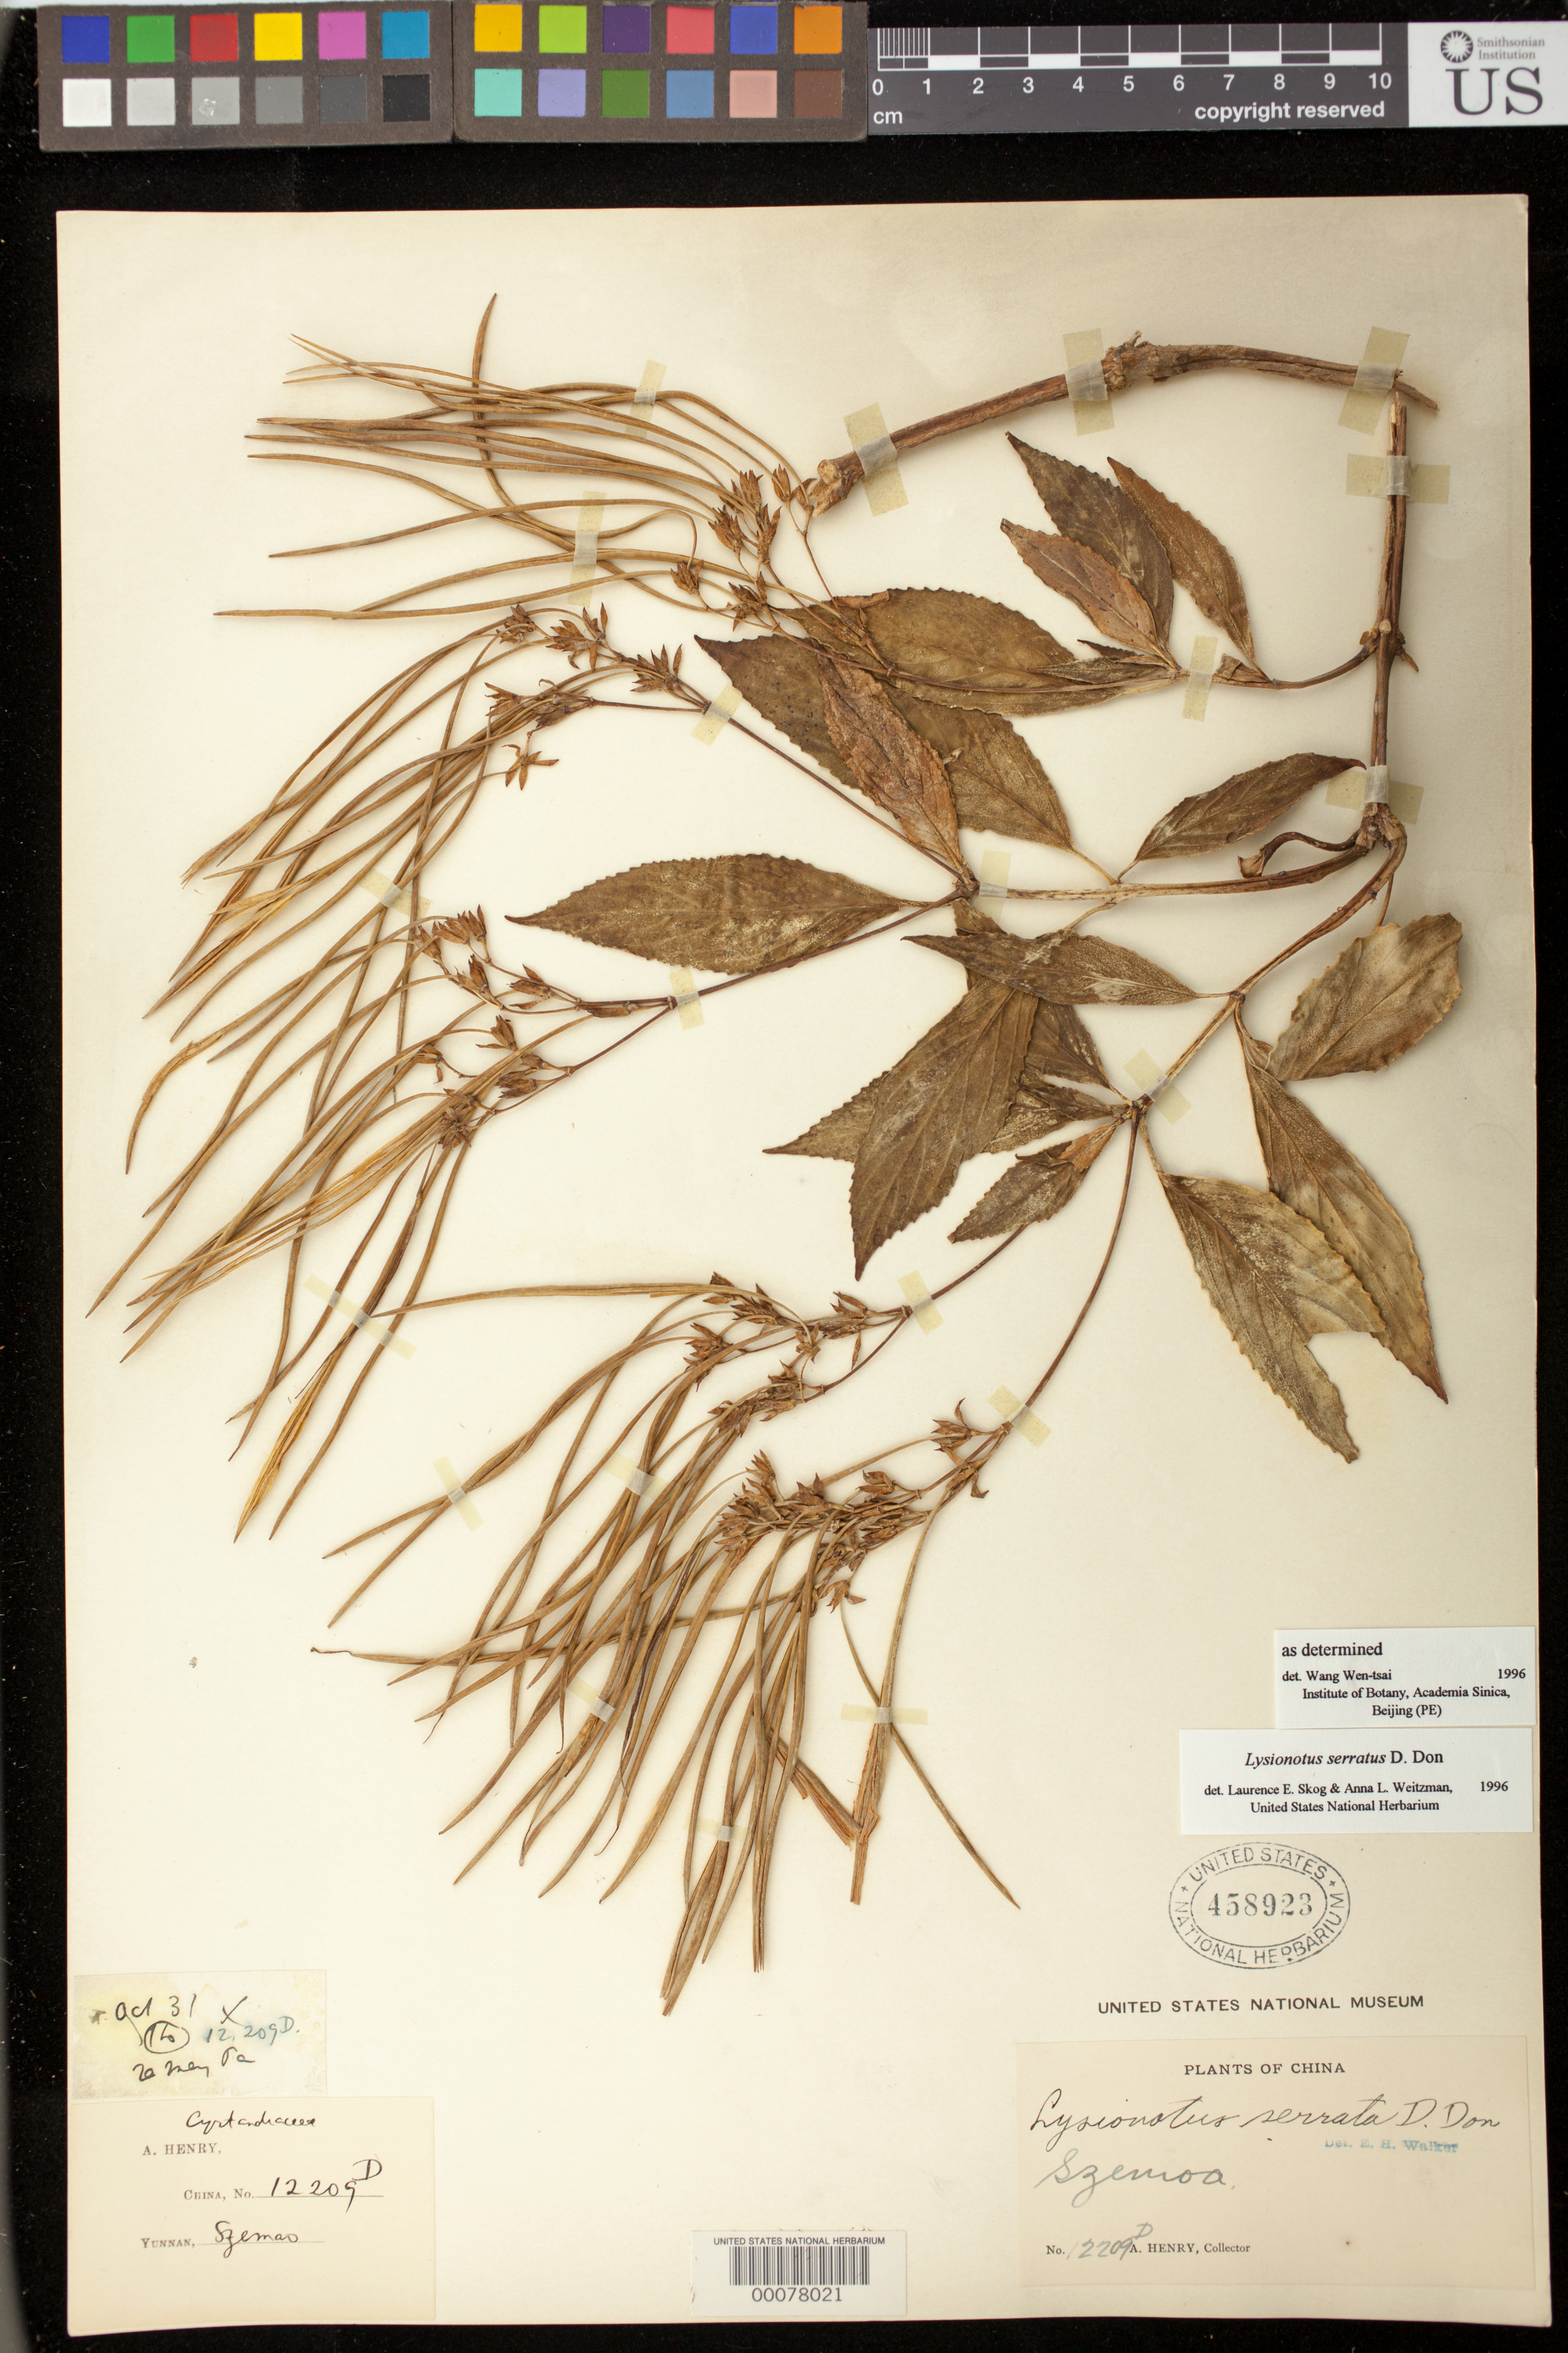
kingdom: Plantae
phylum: Tracheophyta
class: Magnoliopsida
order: Lamiales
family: Gesneriaceae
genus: Lysionotus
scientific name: Lysionotus serrata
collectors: A. Henry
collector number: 12209 D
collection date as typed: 31 Oct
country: China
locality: Szemoa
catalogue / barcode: US 458923